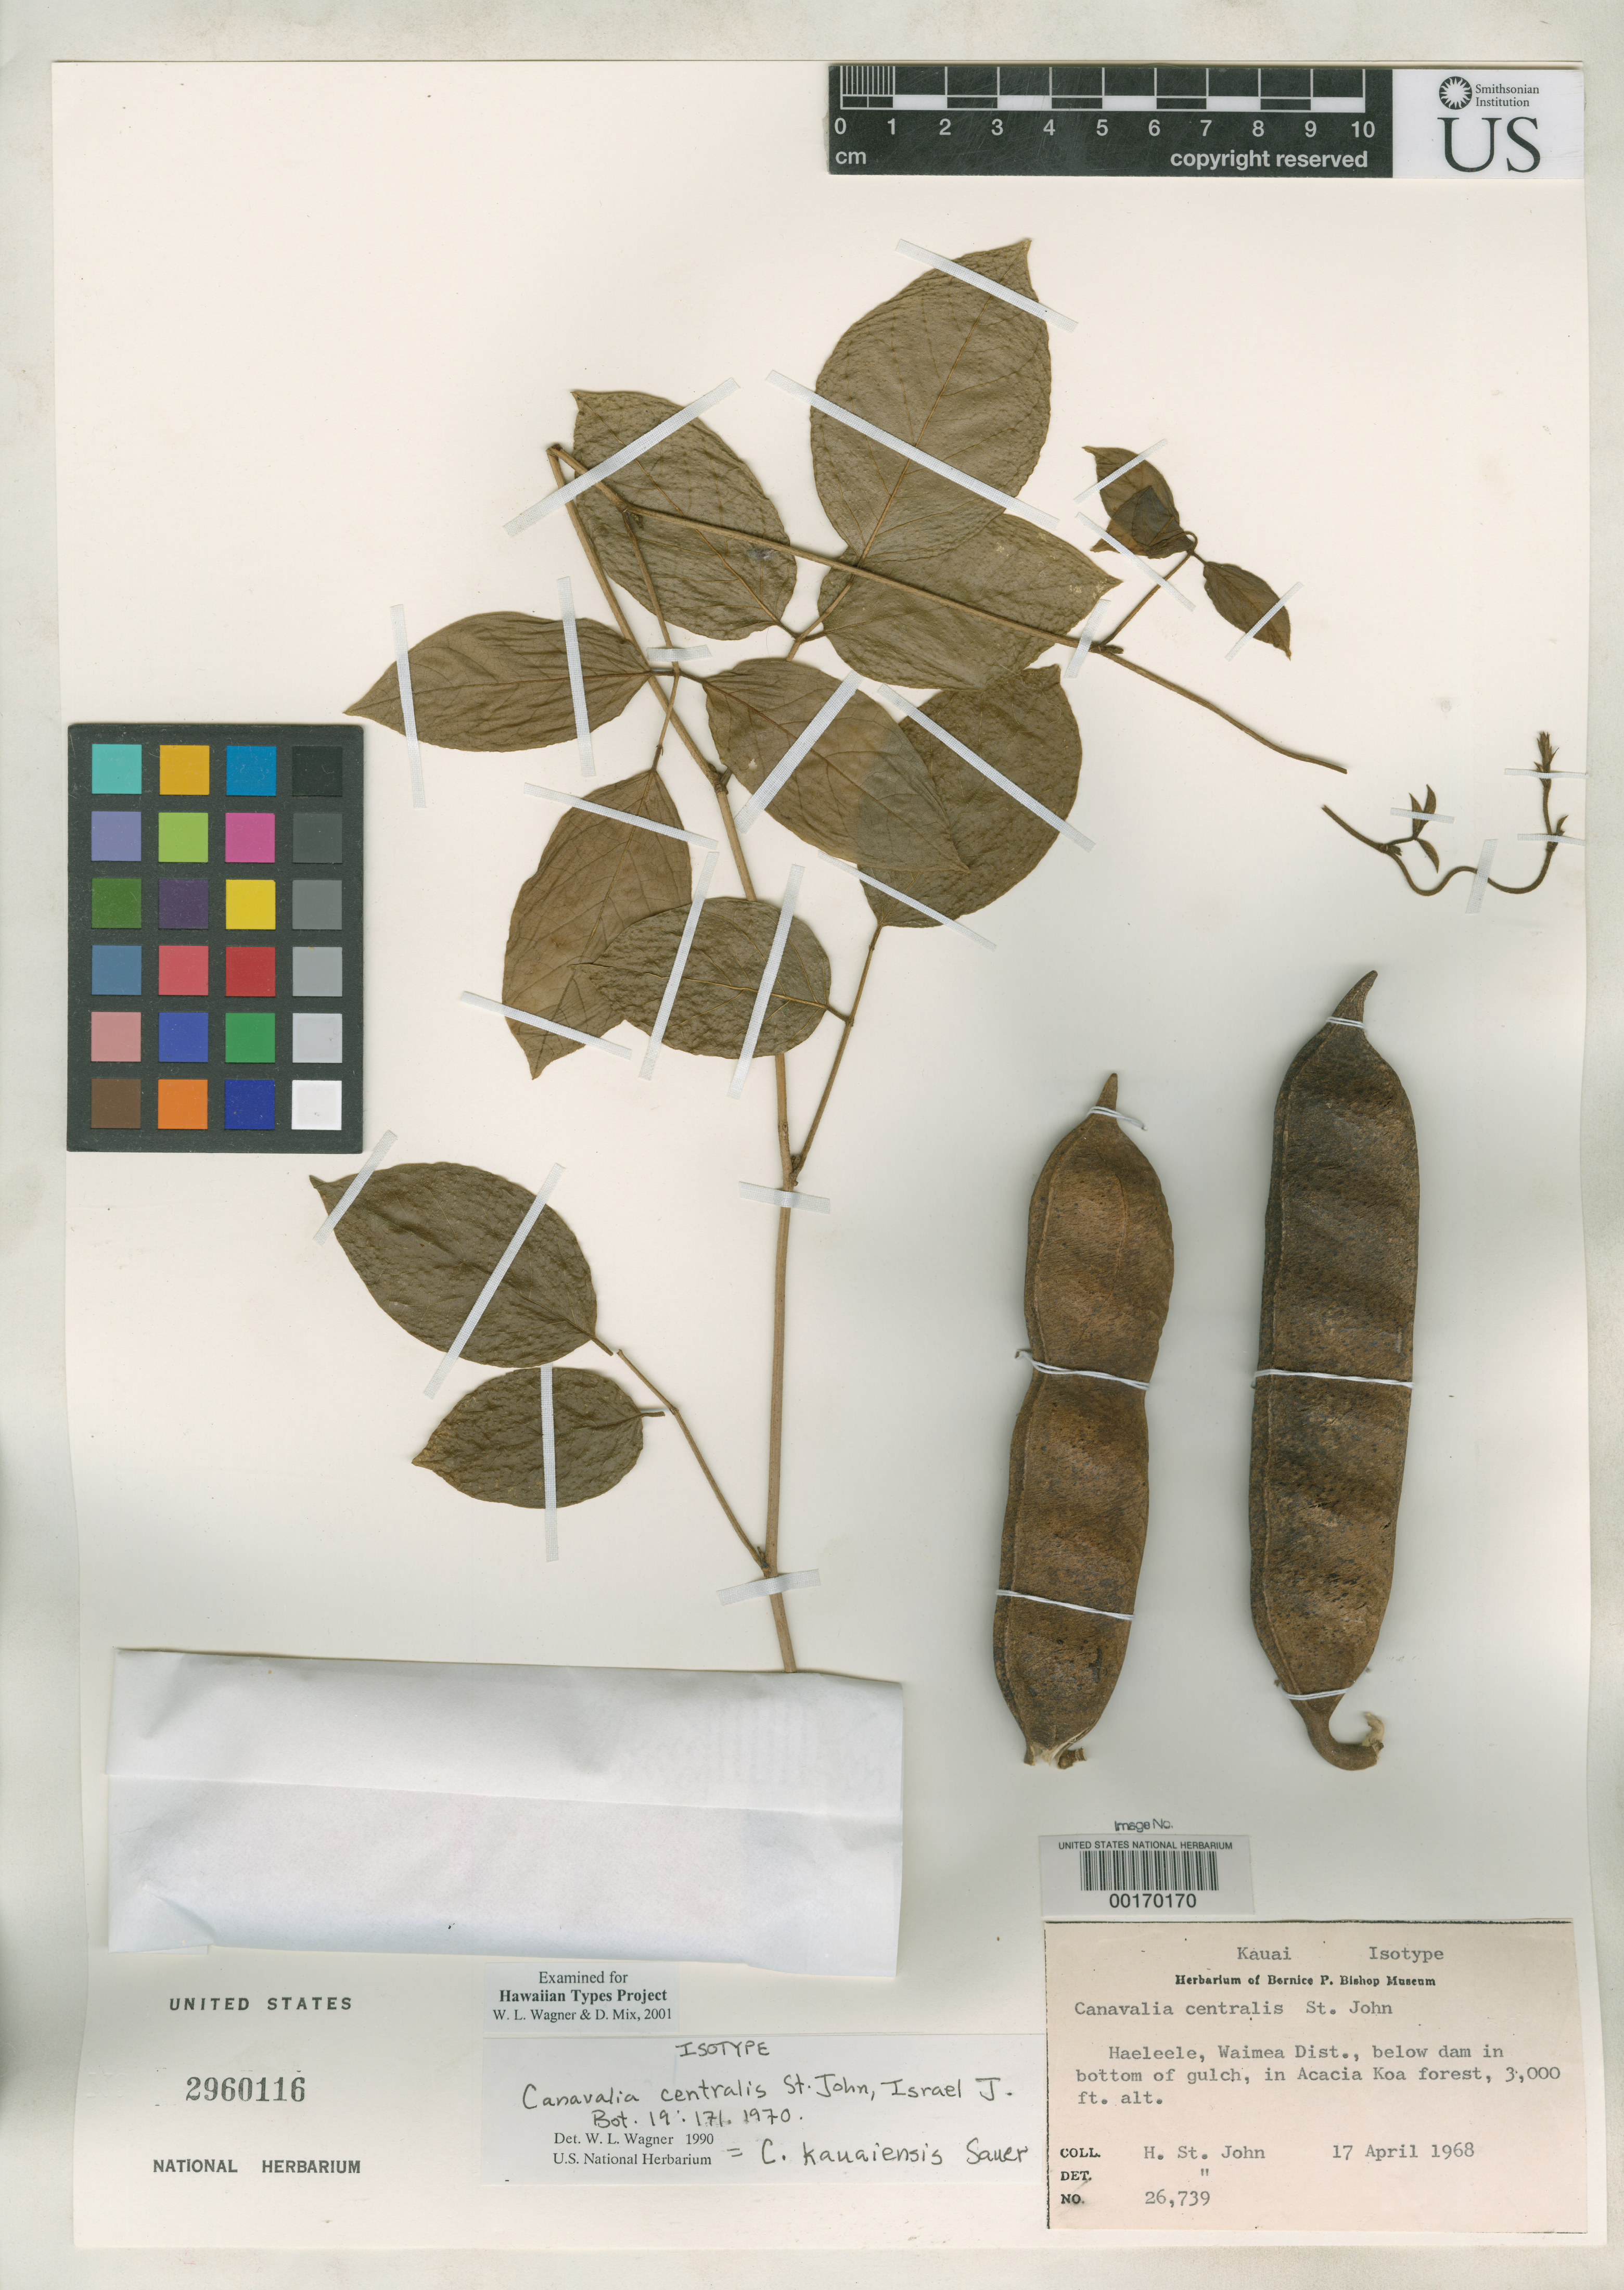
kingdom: Plantae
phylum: Tracheophyta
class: Magnoliopsida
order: Fabales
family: Fabaceae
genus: Canavalia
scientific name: Canavalia centralis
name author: H. St. John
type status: Isotype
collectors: H. St. John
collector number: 26739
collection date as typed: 17 Apr 1968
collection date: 1968-04-17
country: United States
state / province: Hawaii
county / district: Kauai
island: Kaua'i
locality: Waimea Dist., Haeleele, below dam in bottom of gulch.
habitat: In Acacia koa forest.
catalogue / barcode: US 2960116